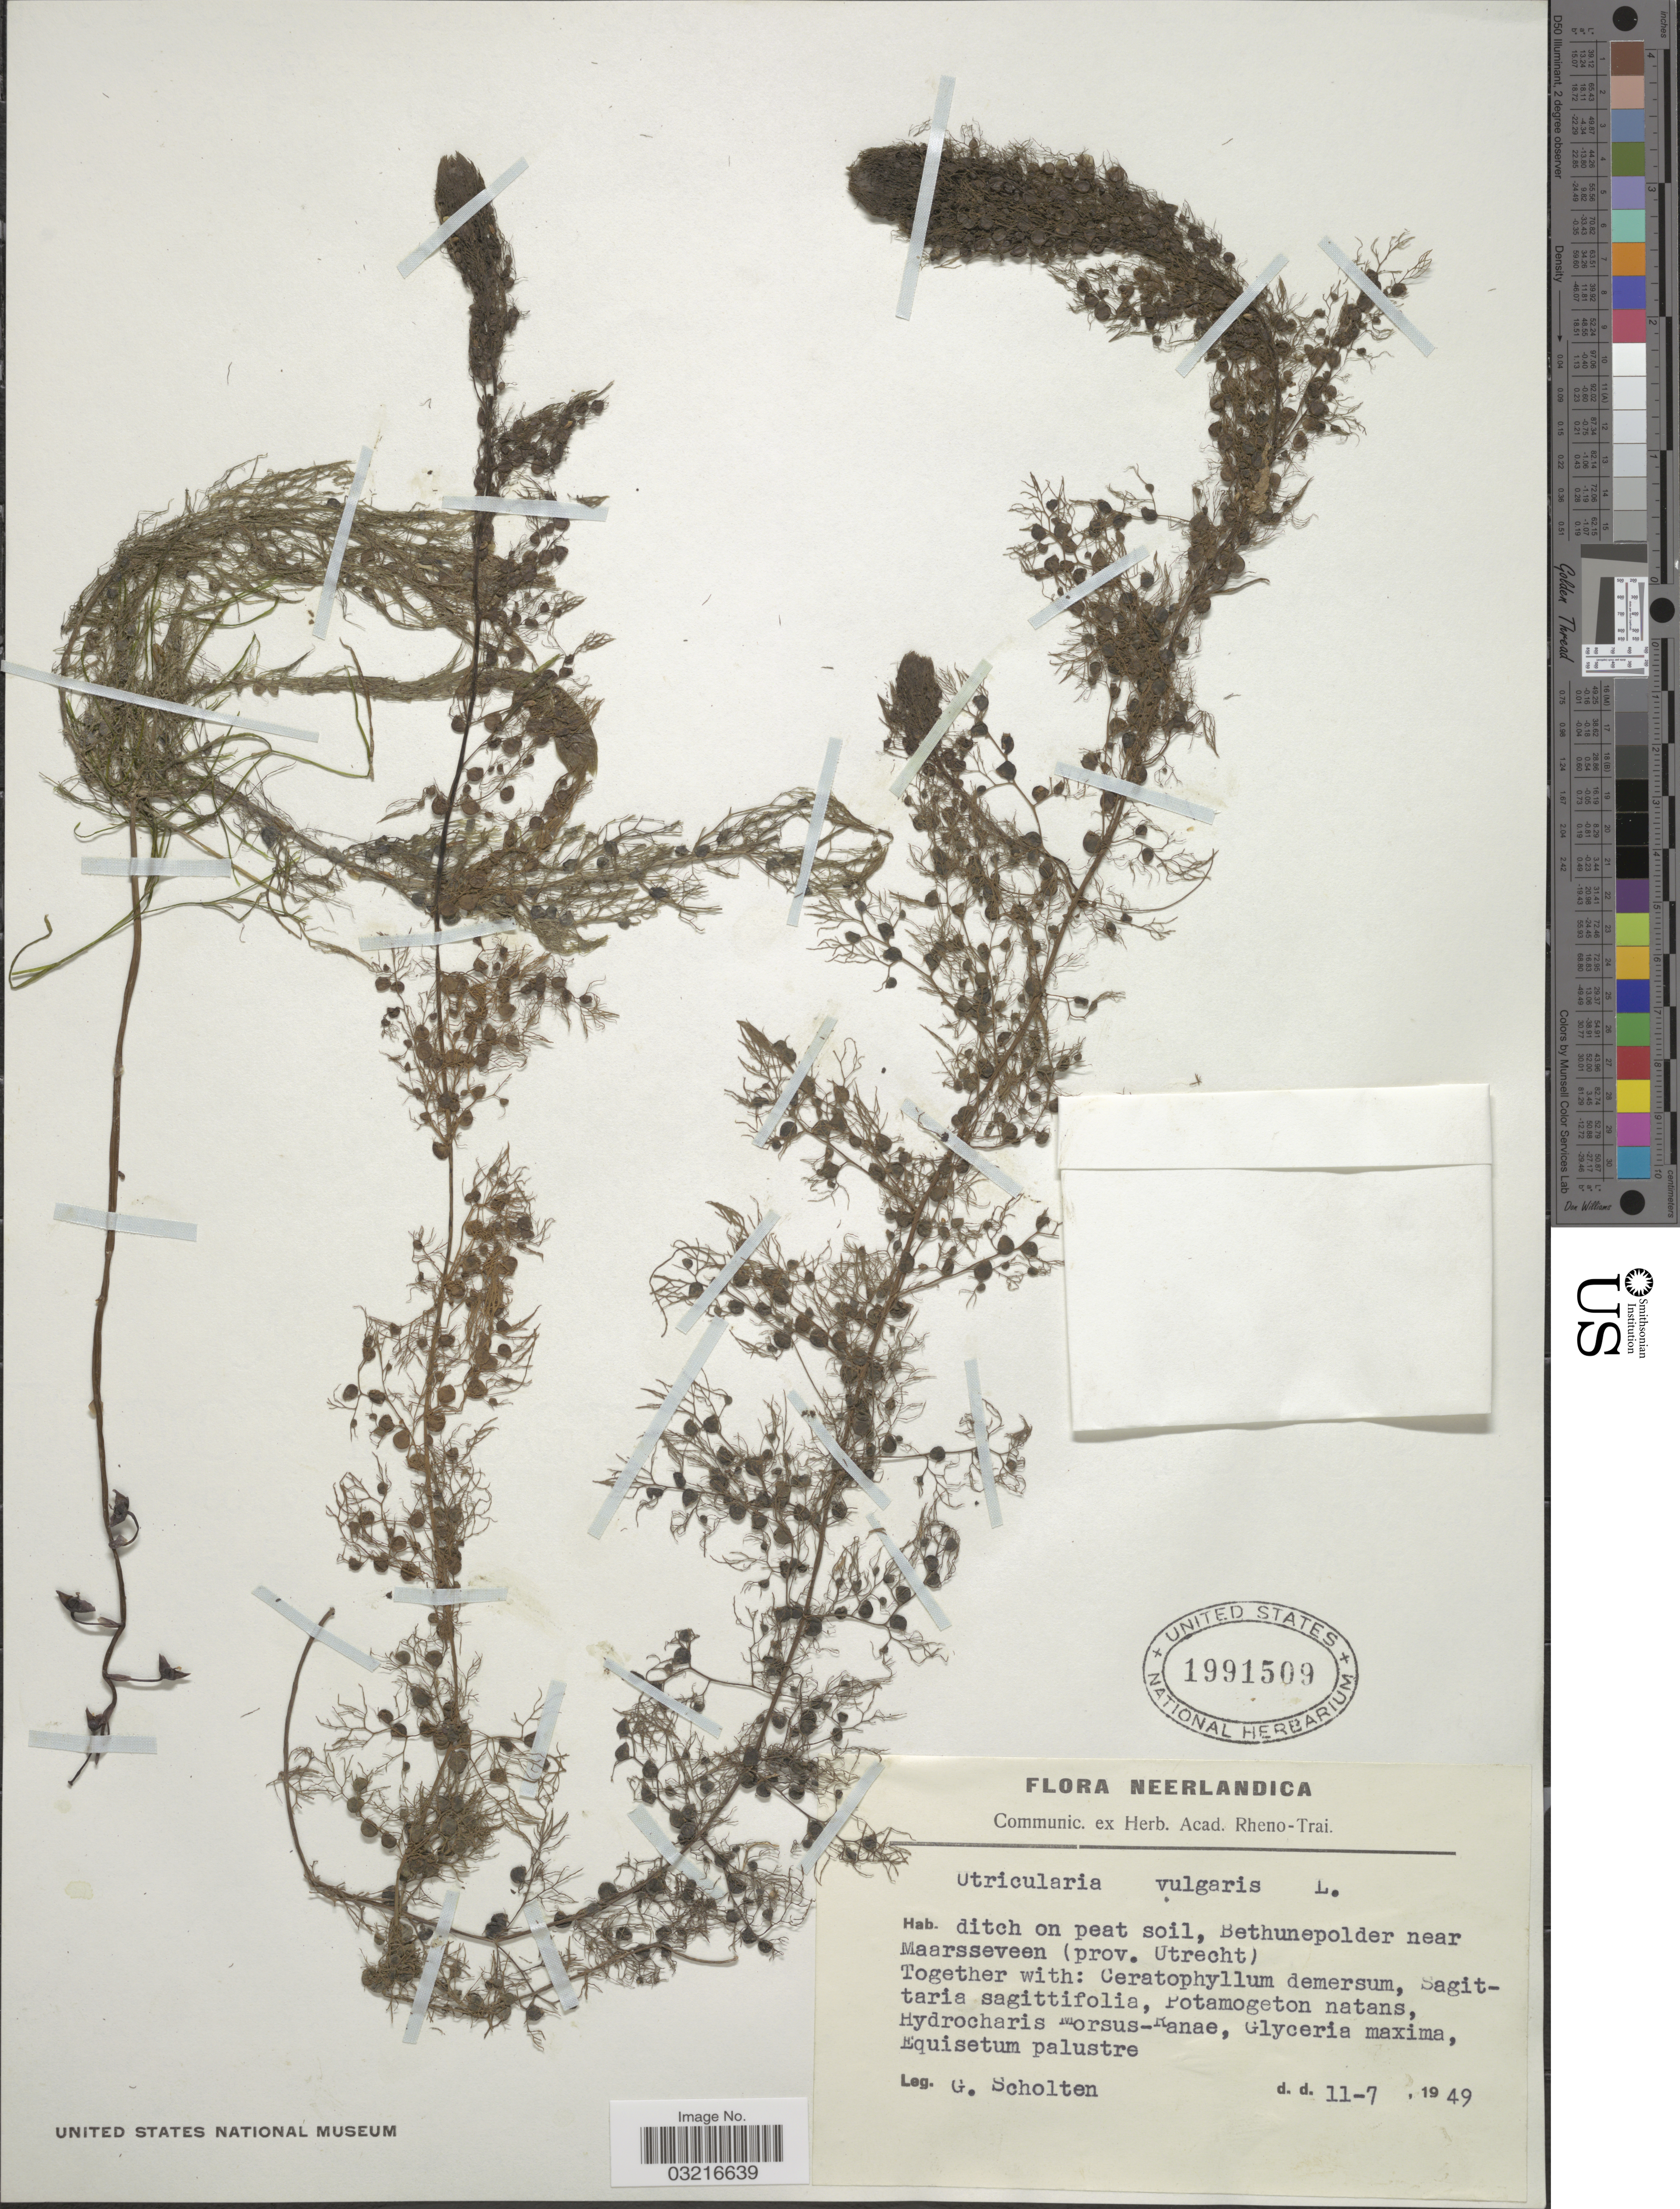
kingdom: Plantae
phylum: Tracheophyta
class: Magnoliopsida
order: Lamiales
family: Lentibulariaceae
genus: Utricularia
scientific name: Utricularia vulgaris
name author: L.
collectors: G. Scholten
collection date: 1949-07-11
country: Netherlands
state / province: Utrecht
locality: Neerlandica, ditch on peat soil, Bethunepolder near Maarsseveen (prov. Utrecht).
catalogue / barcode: US 1991509